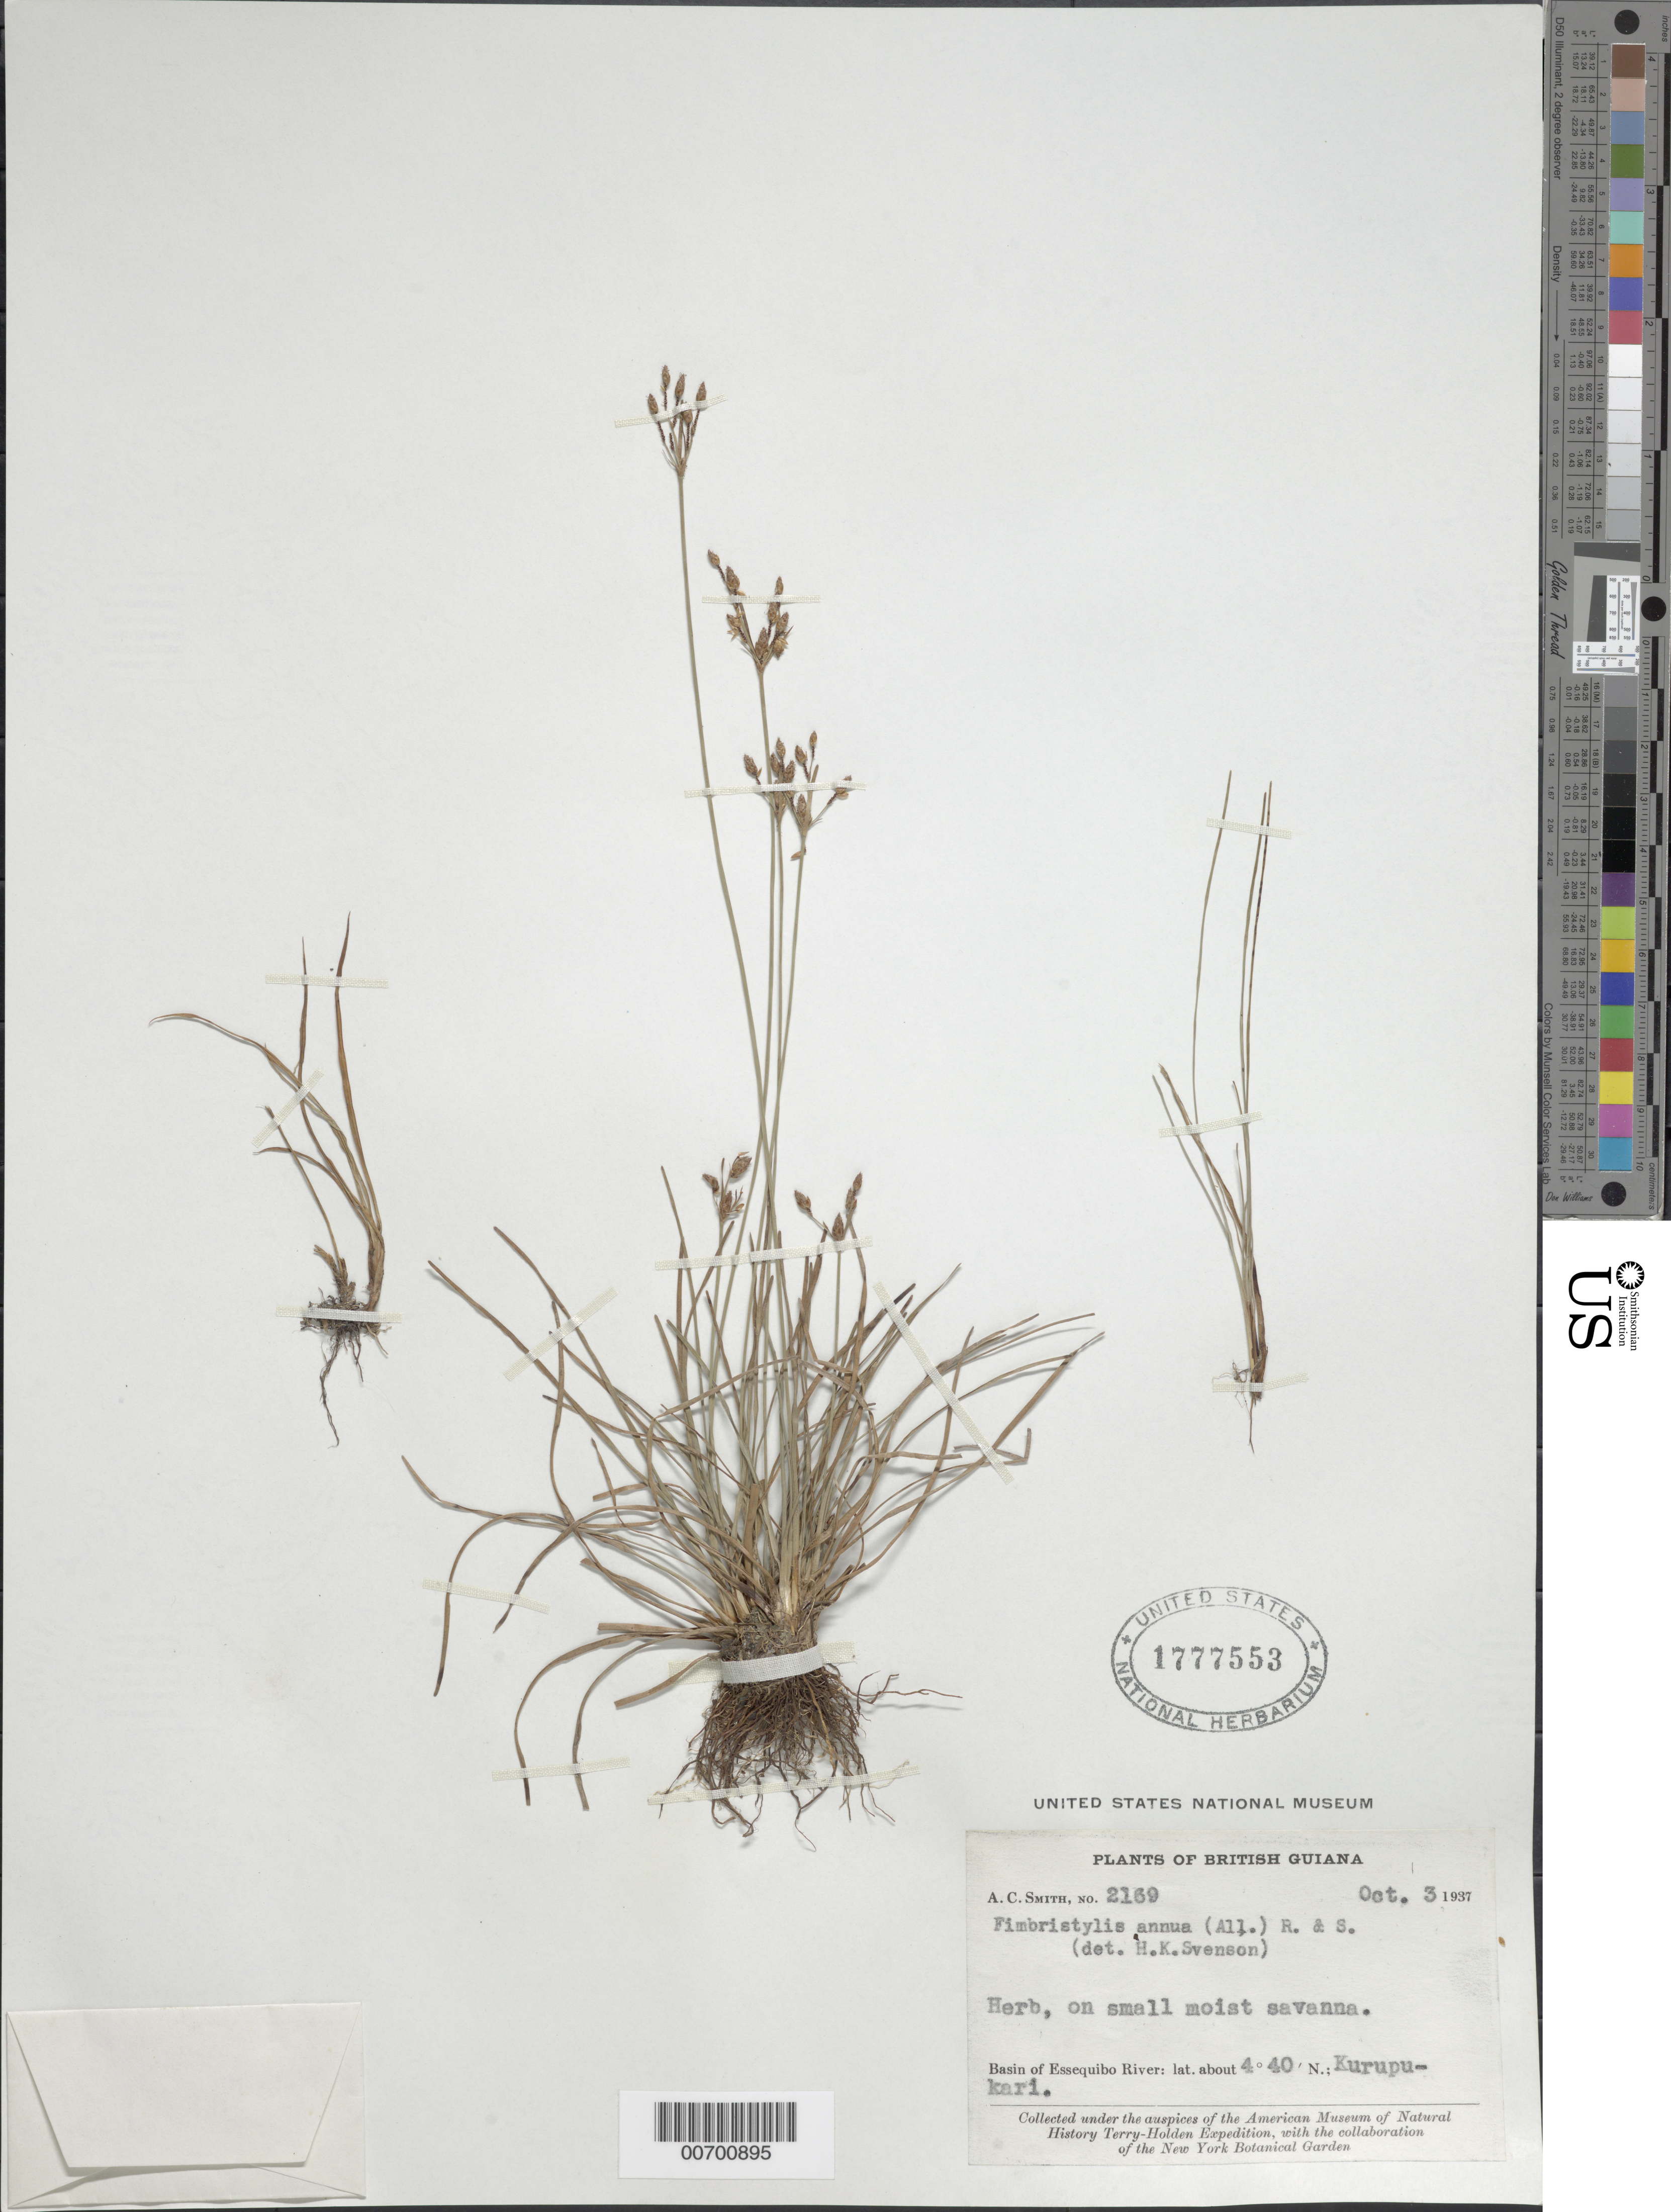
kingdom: Plantae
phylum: Tracheophyta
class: Liliopsida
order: Poales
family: Cyperaceae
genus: Fimbristylis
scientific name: Fimbristylis annua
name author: (All.) Roem. & Schult.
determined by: Svenson, Henry K.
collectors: A. C. Smith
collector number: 2169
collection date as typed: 3-Oct-37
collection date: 1937-10-03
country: Guyana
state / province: Potaro-Siparuni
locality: Kurupukari, Essequibo River basin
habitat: Small moist savanna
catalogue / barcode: US 1777553